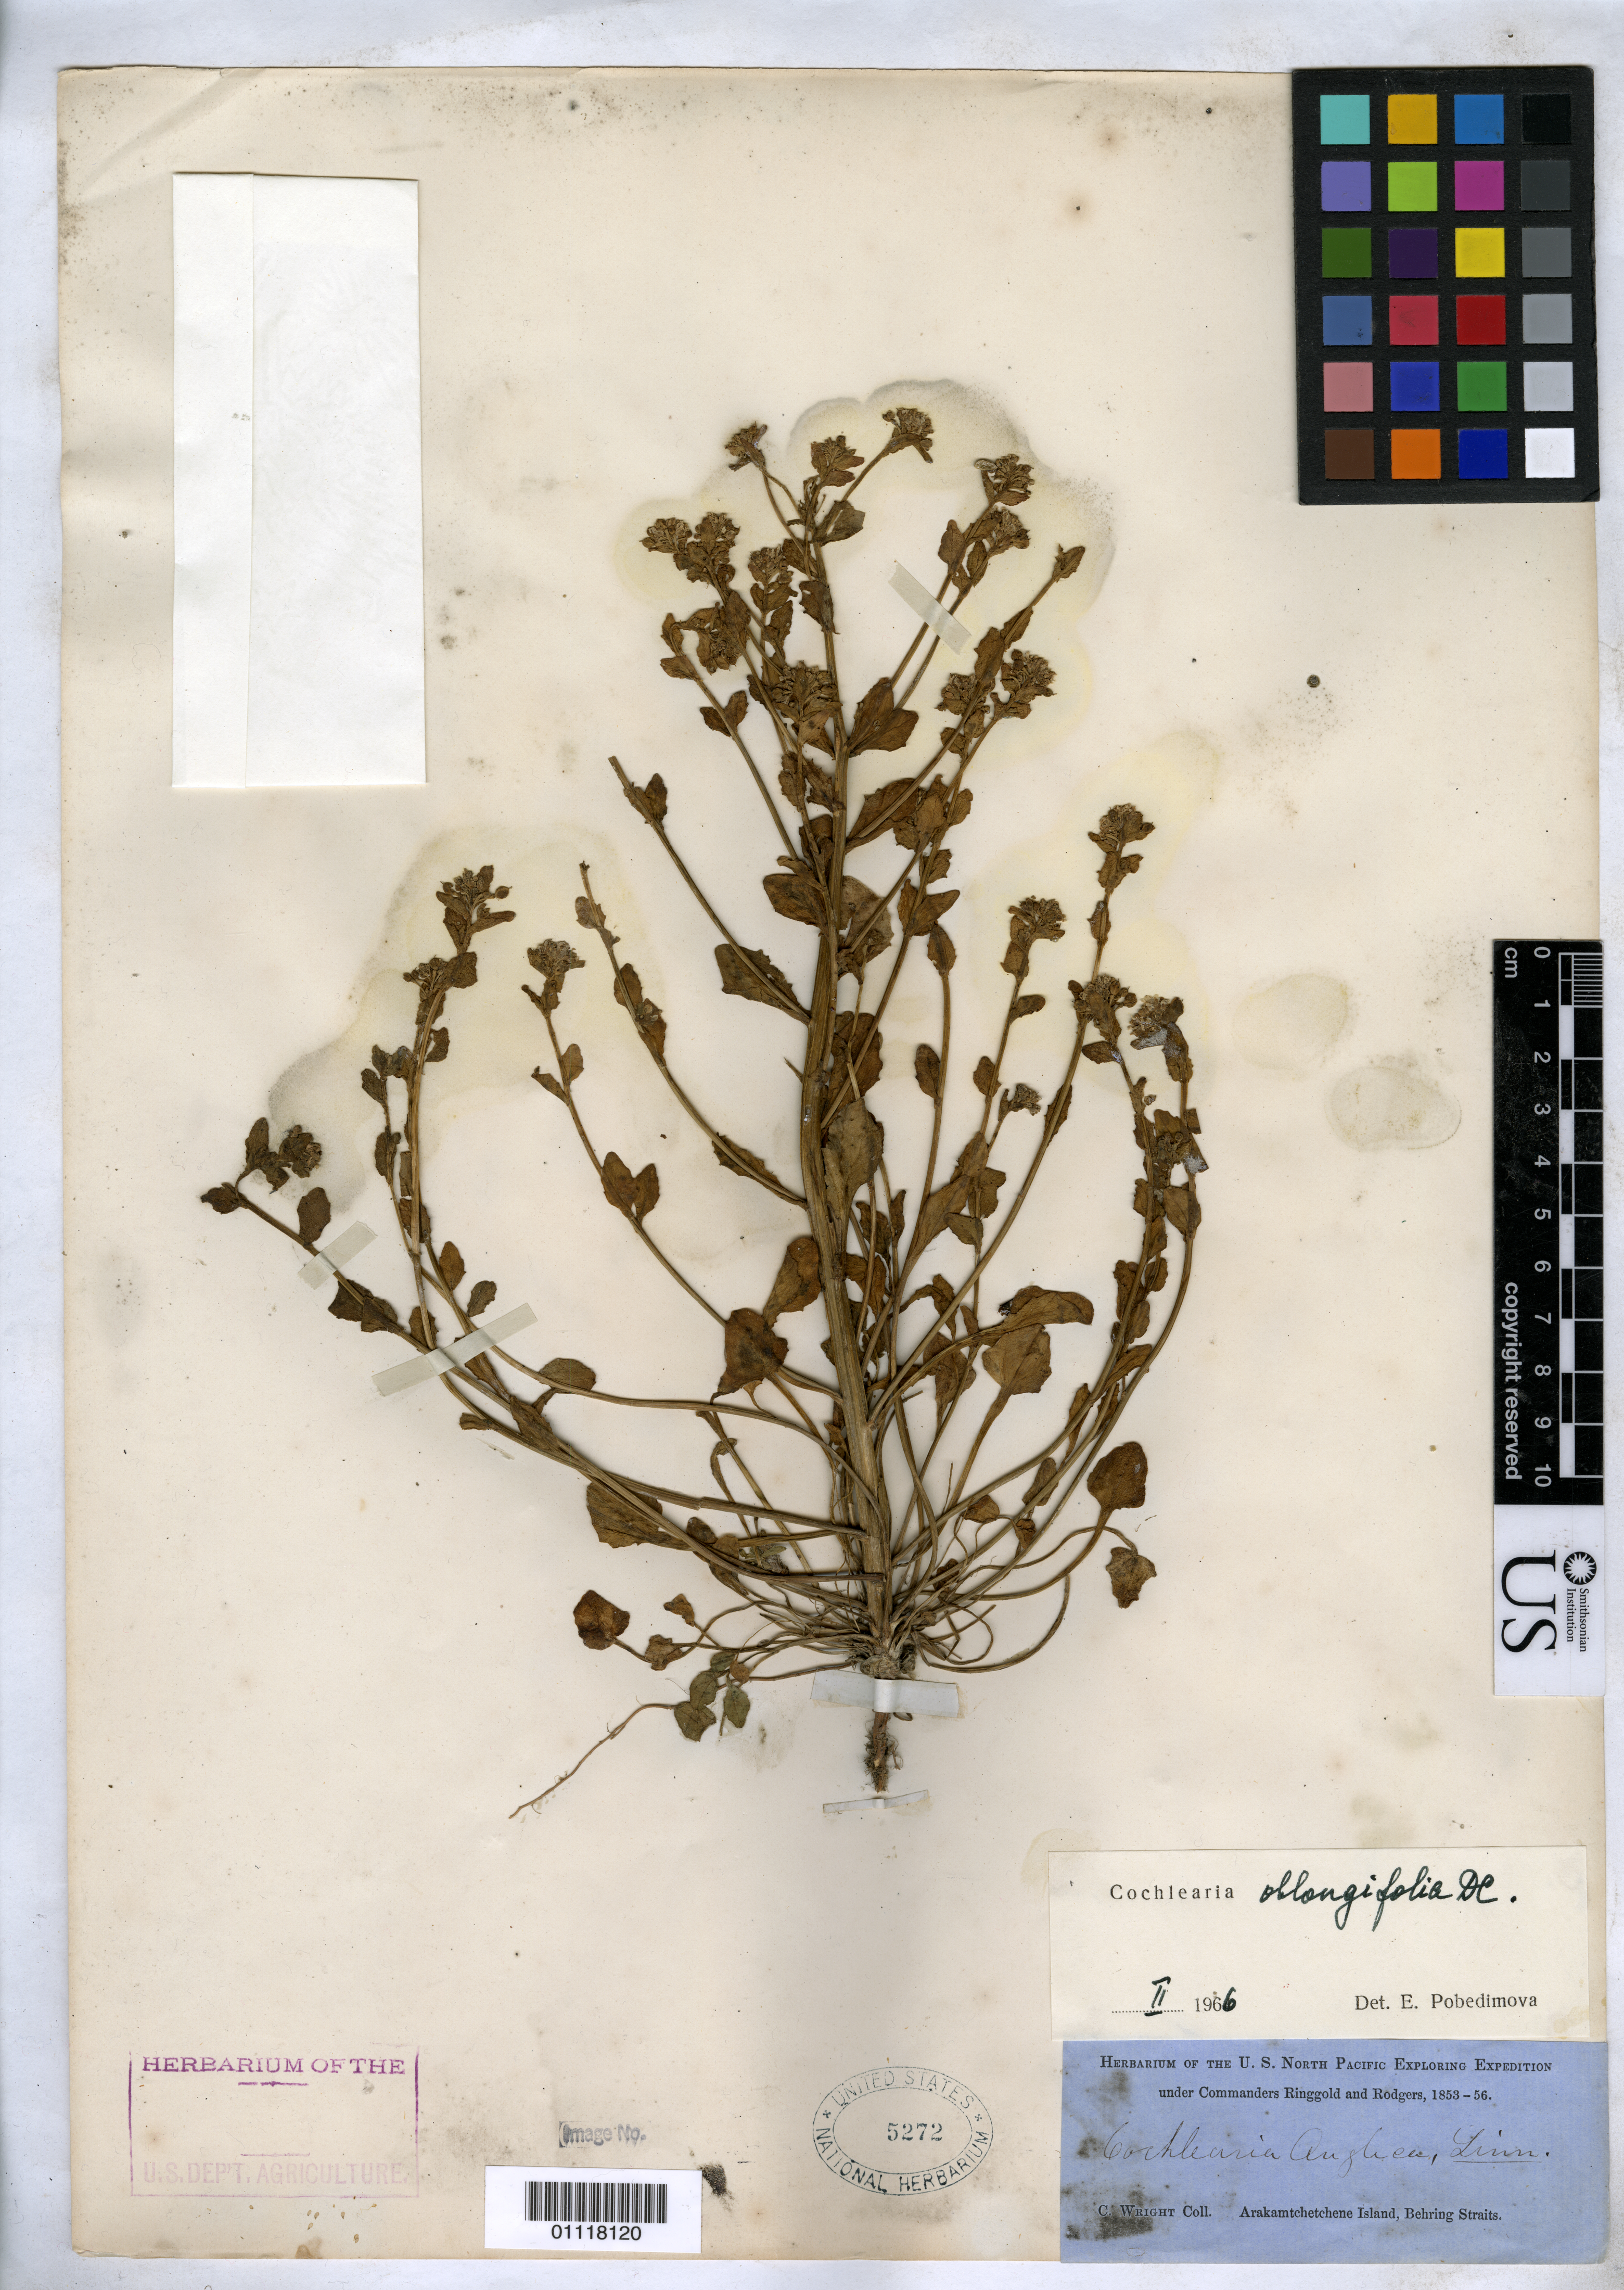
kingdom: Plantae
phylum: Tracheophyta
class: Magnoliopsida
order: Brassicales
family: Brassicaceae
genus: Cochlearia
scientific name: Cochlearia oblongifolia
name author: DC.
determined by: Pobedim.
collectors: C. Wright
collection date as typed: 1853 to -- --- 1856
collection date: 1853/1856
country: Russian Federation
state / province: Chukotka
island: Arakamchechen [Arakamtchetchene)]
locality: Arakamtchetchene Island, Bering Straits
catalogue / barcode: US 5272